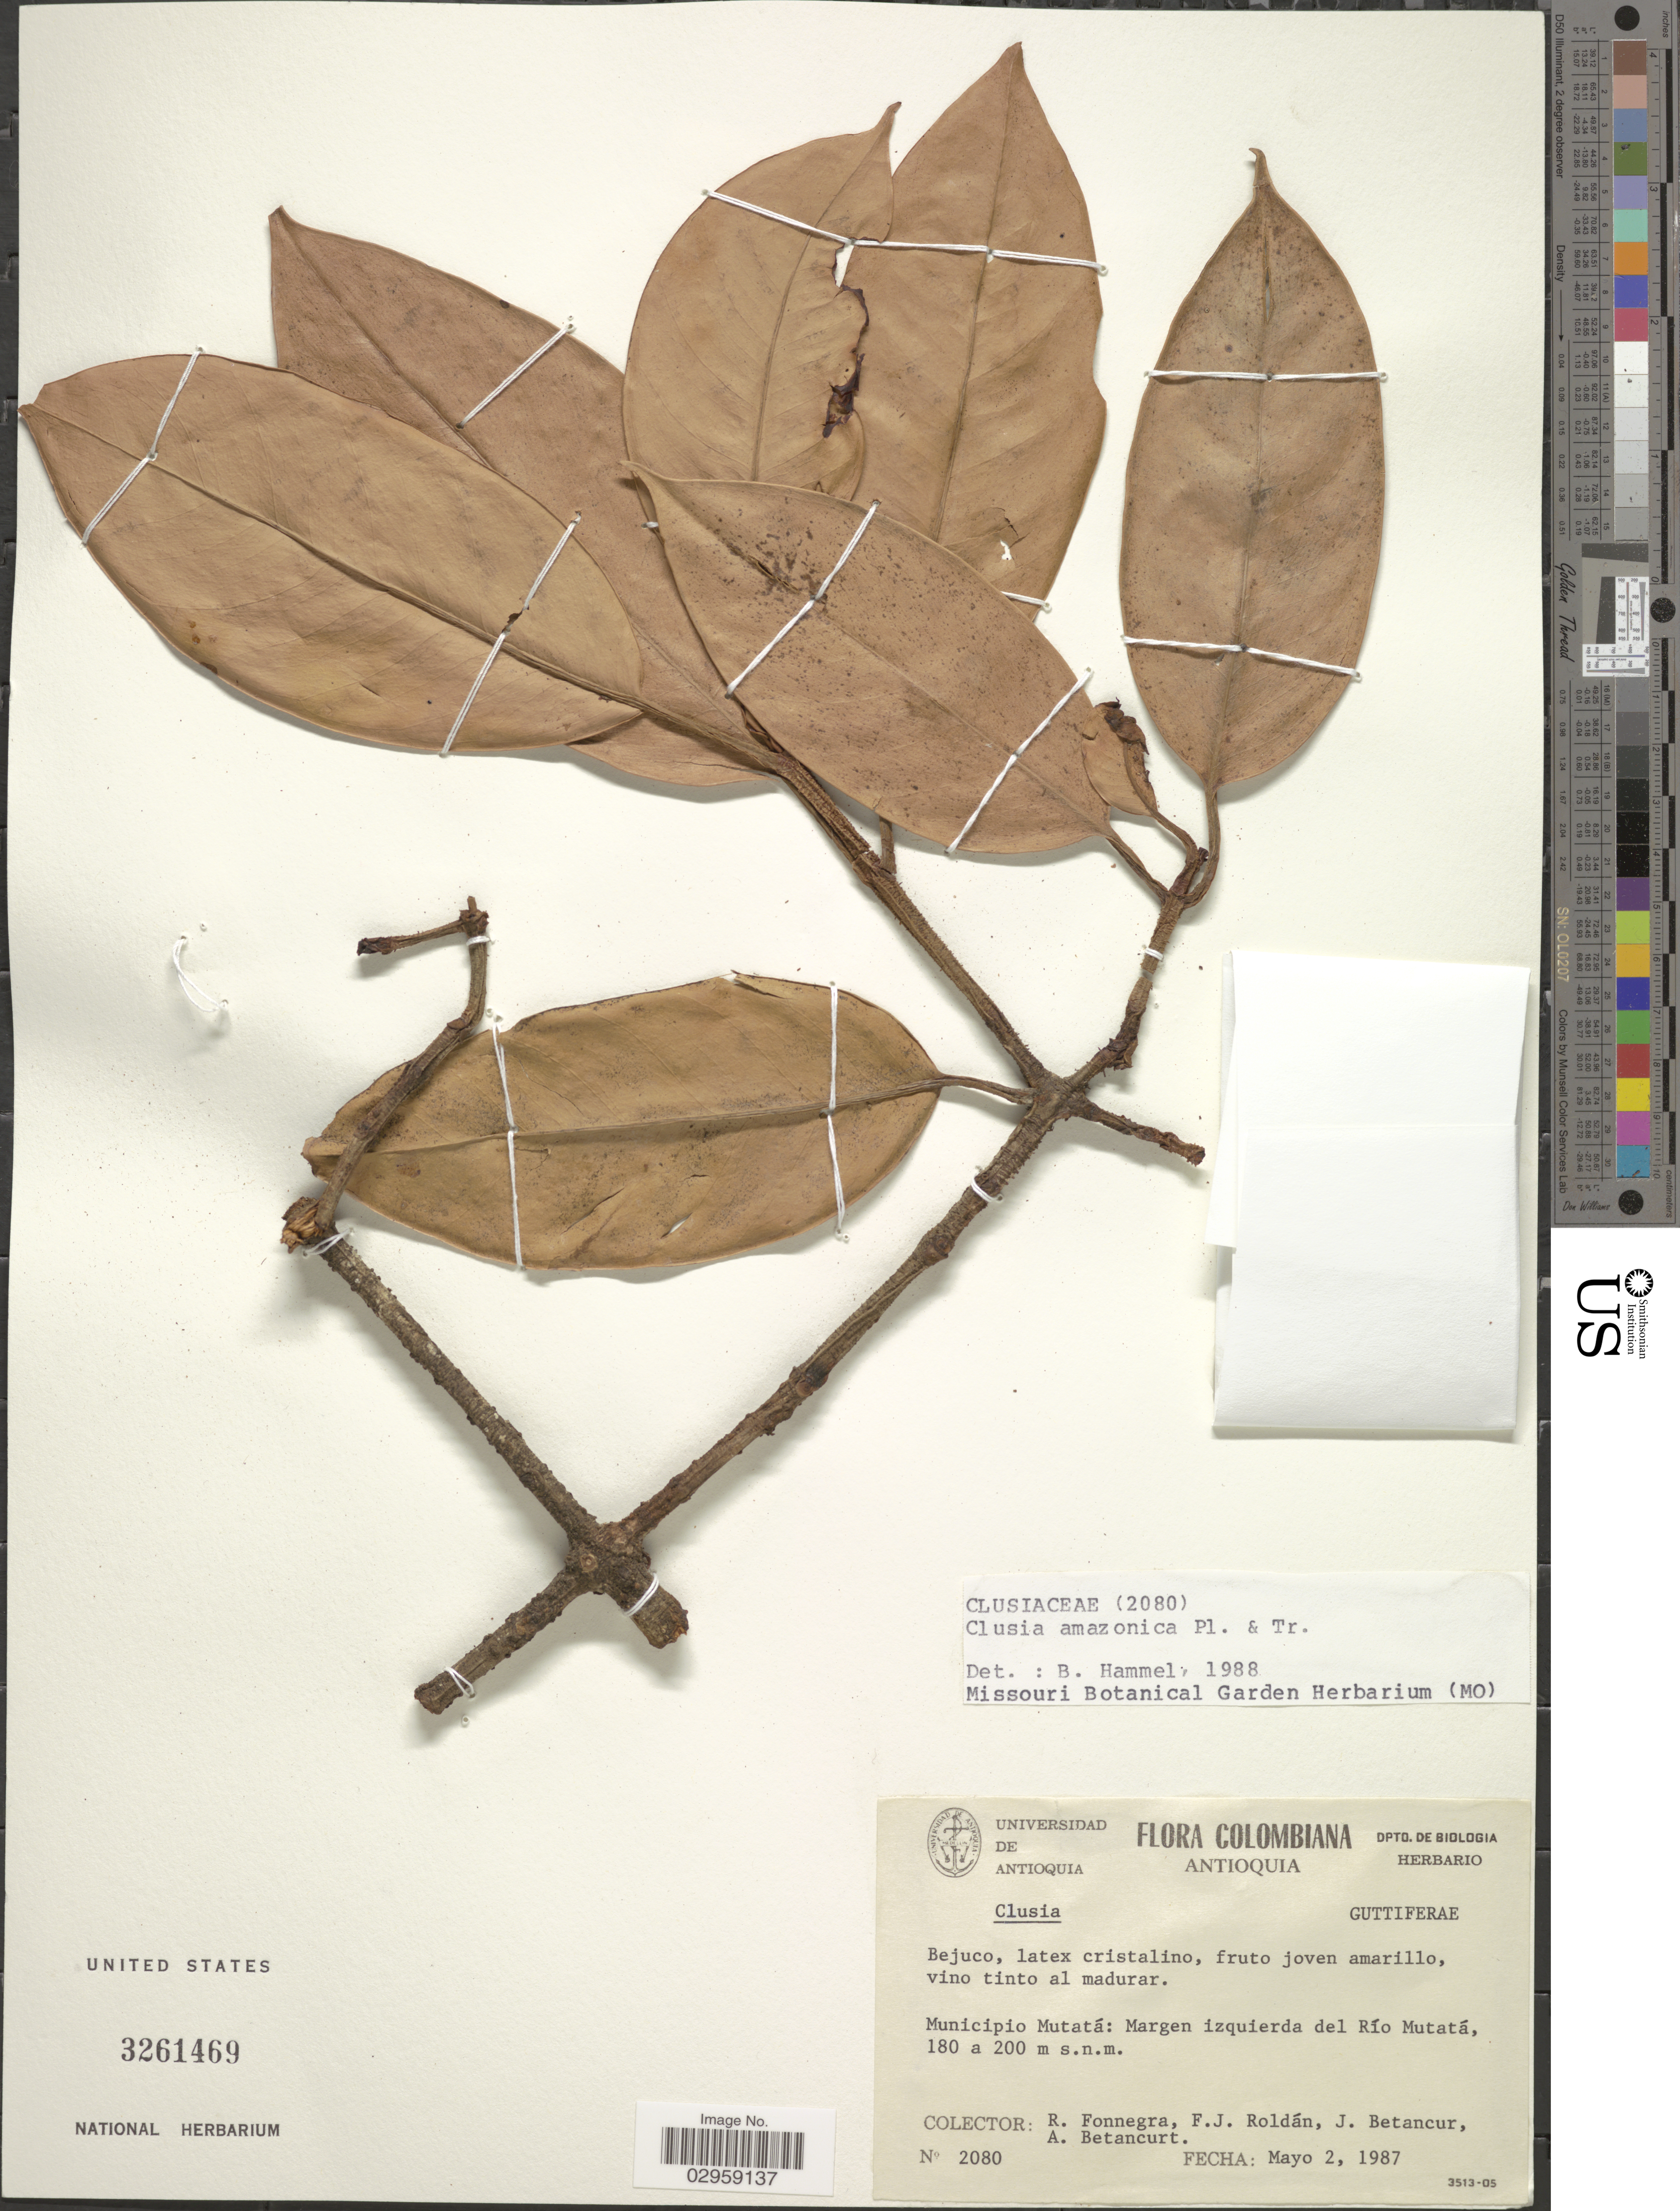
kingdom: Plantae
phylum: Tracheophyta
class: Magnoliopsida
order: Malpighiales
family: Clusiaceae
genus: Clusia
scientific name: Clusia amazonica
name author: Planch. & Triana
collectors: R. Fonnegra, F. J. Roldán, J. Betancur & A. Betancurt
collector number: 2080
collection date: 1987-05-02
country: Colombia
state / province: Antioquia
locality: Municipio Mutatá: Margen izquierda del Río Mutatá.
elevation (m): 180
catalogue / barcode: US 3261469